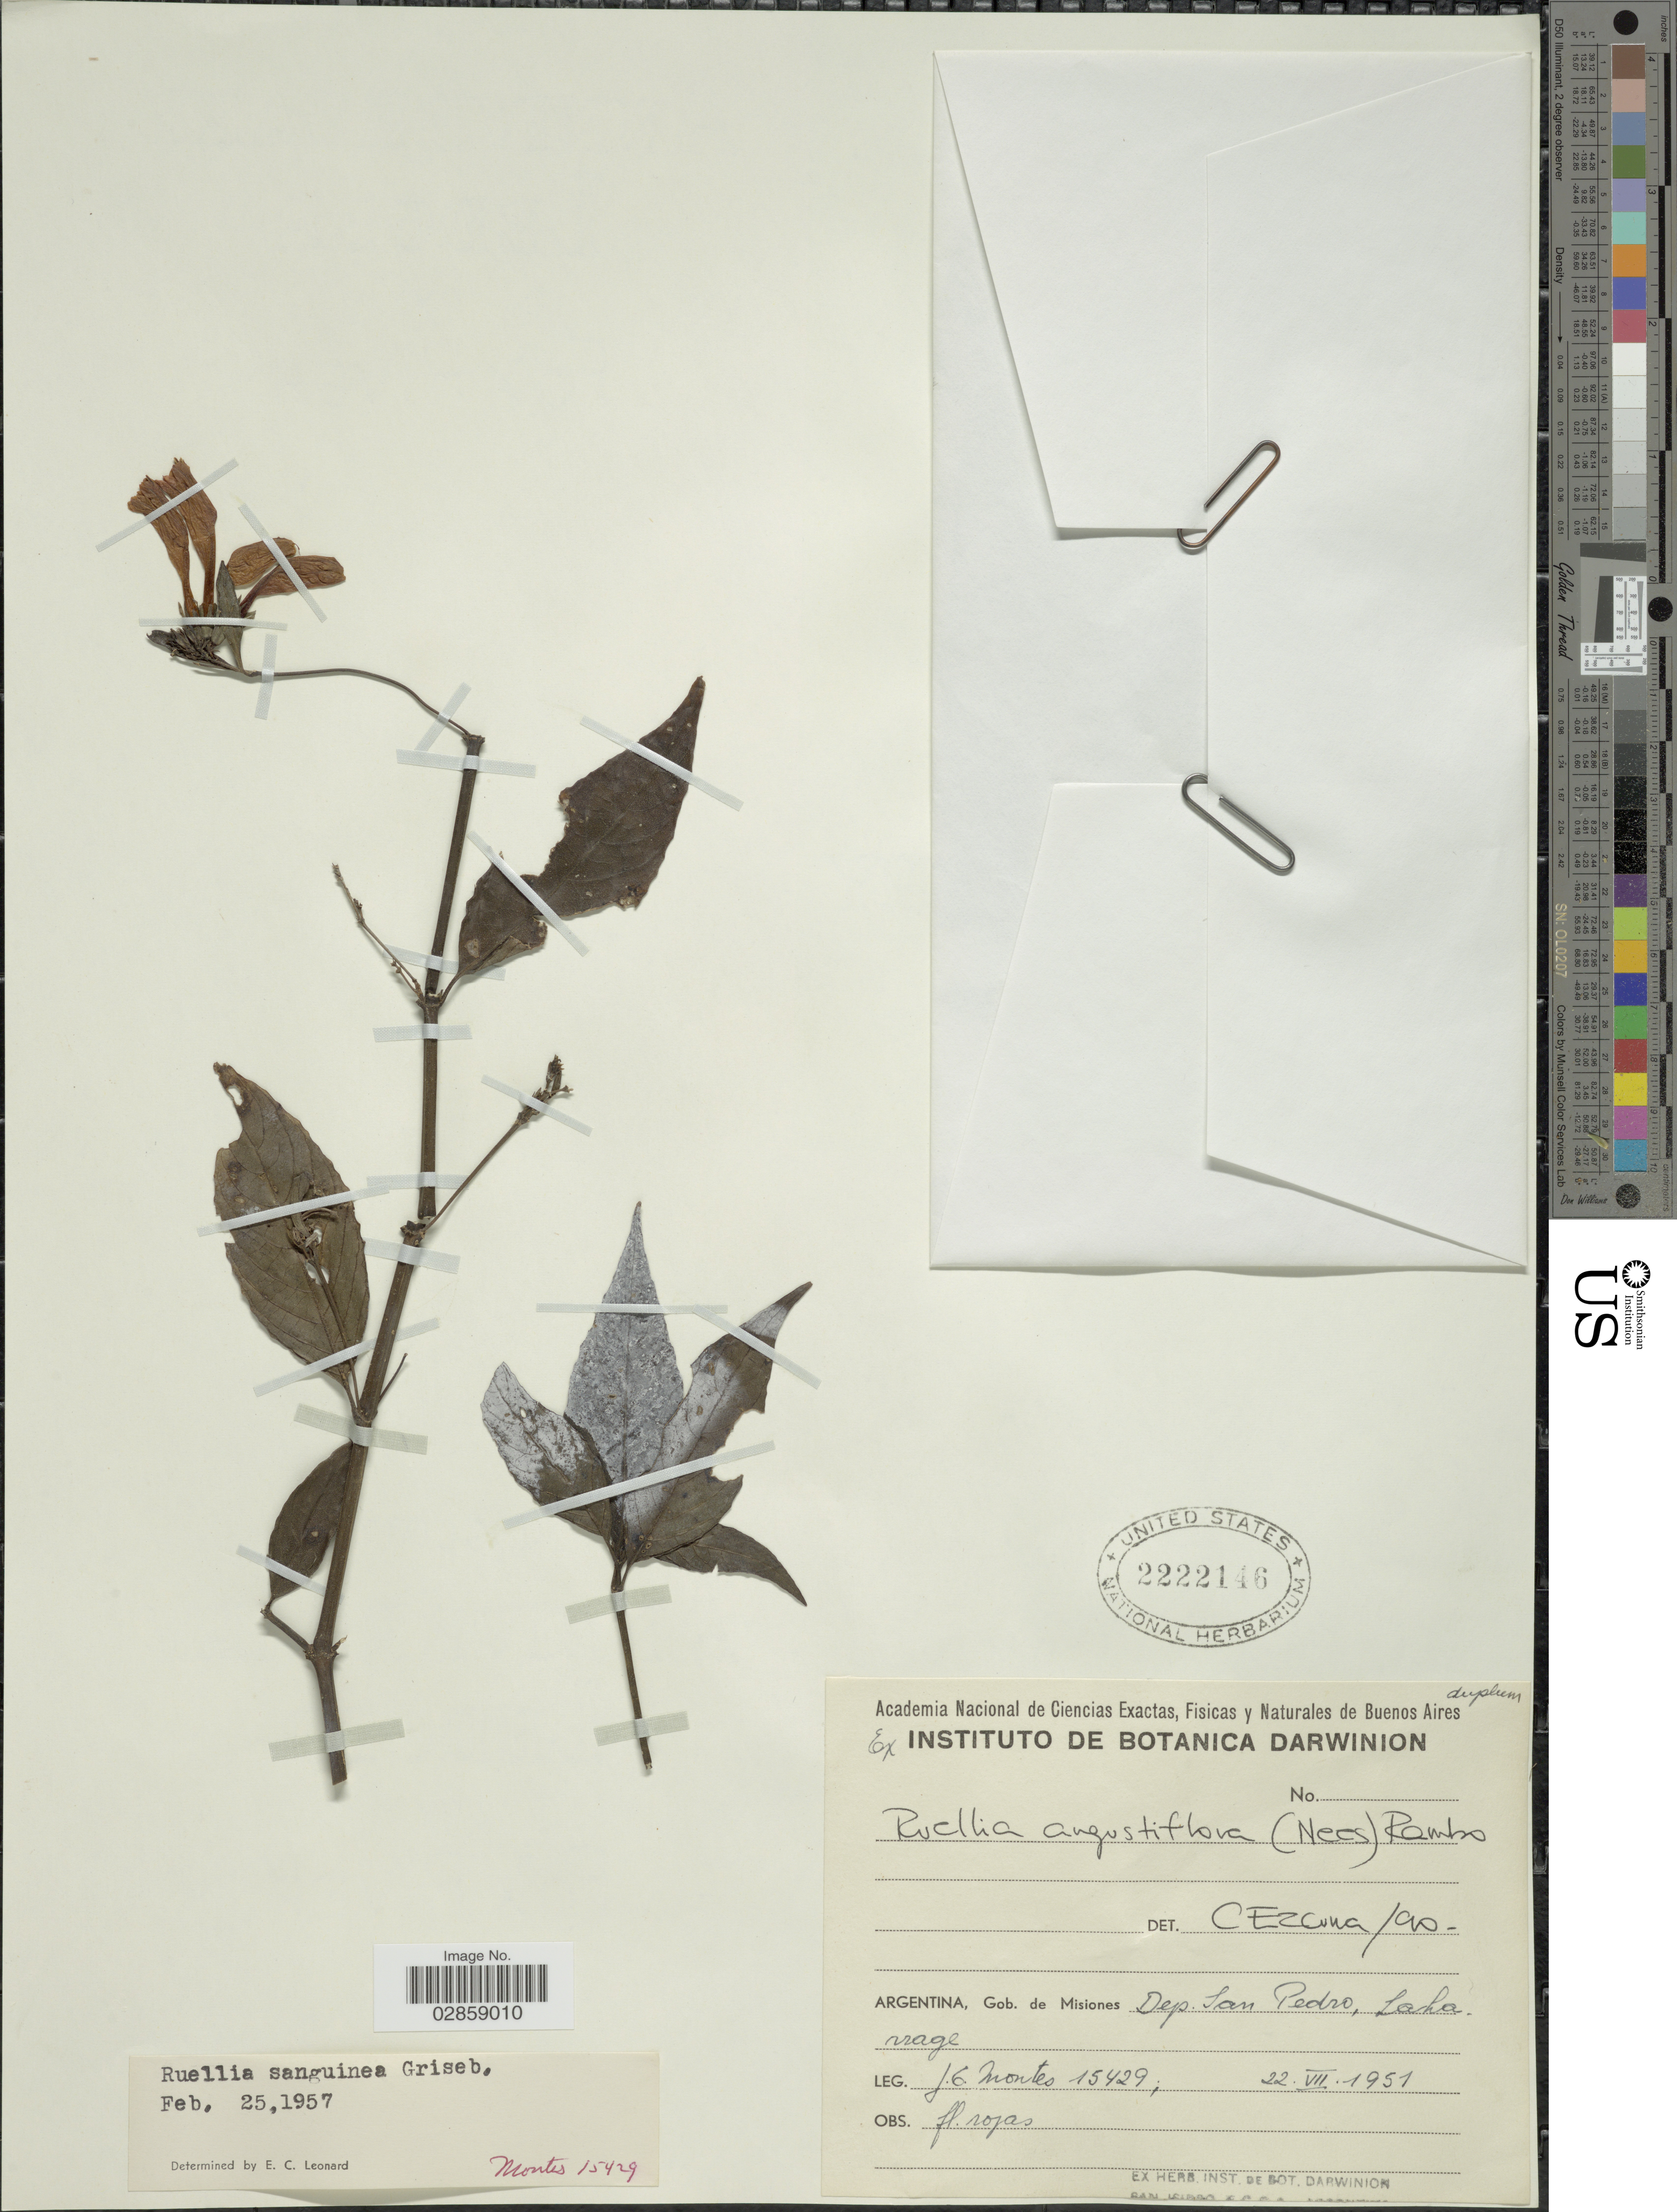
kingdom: Plantae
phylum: Tracheophyta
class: Magnoliopsida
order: Lamiales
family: Acanthaceae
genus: Ruellia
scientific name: Ruellia angustiflora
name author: (Nees) Lindau ex Rambo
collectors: J. Montes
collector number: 15429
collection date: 1951-07-22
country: Argentina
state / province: Misiones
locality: Gob. de Misiones. Dep. San Pedro, Laharrage.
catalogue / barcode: US 2222146